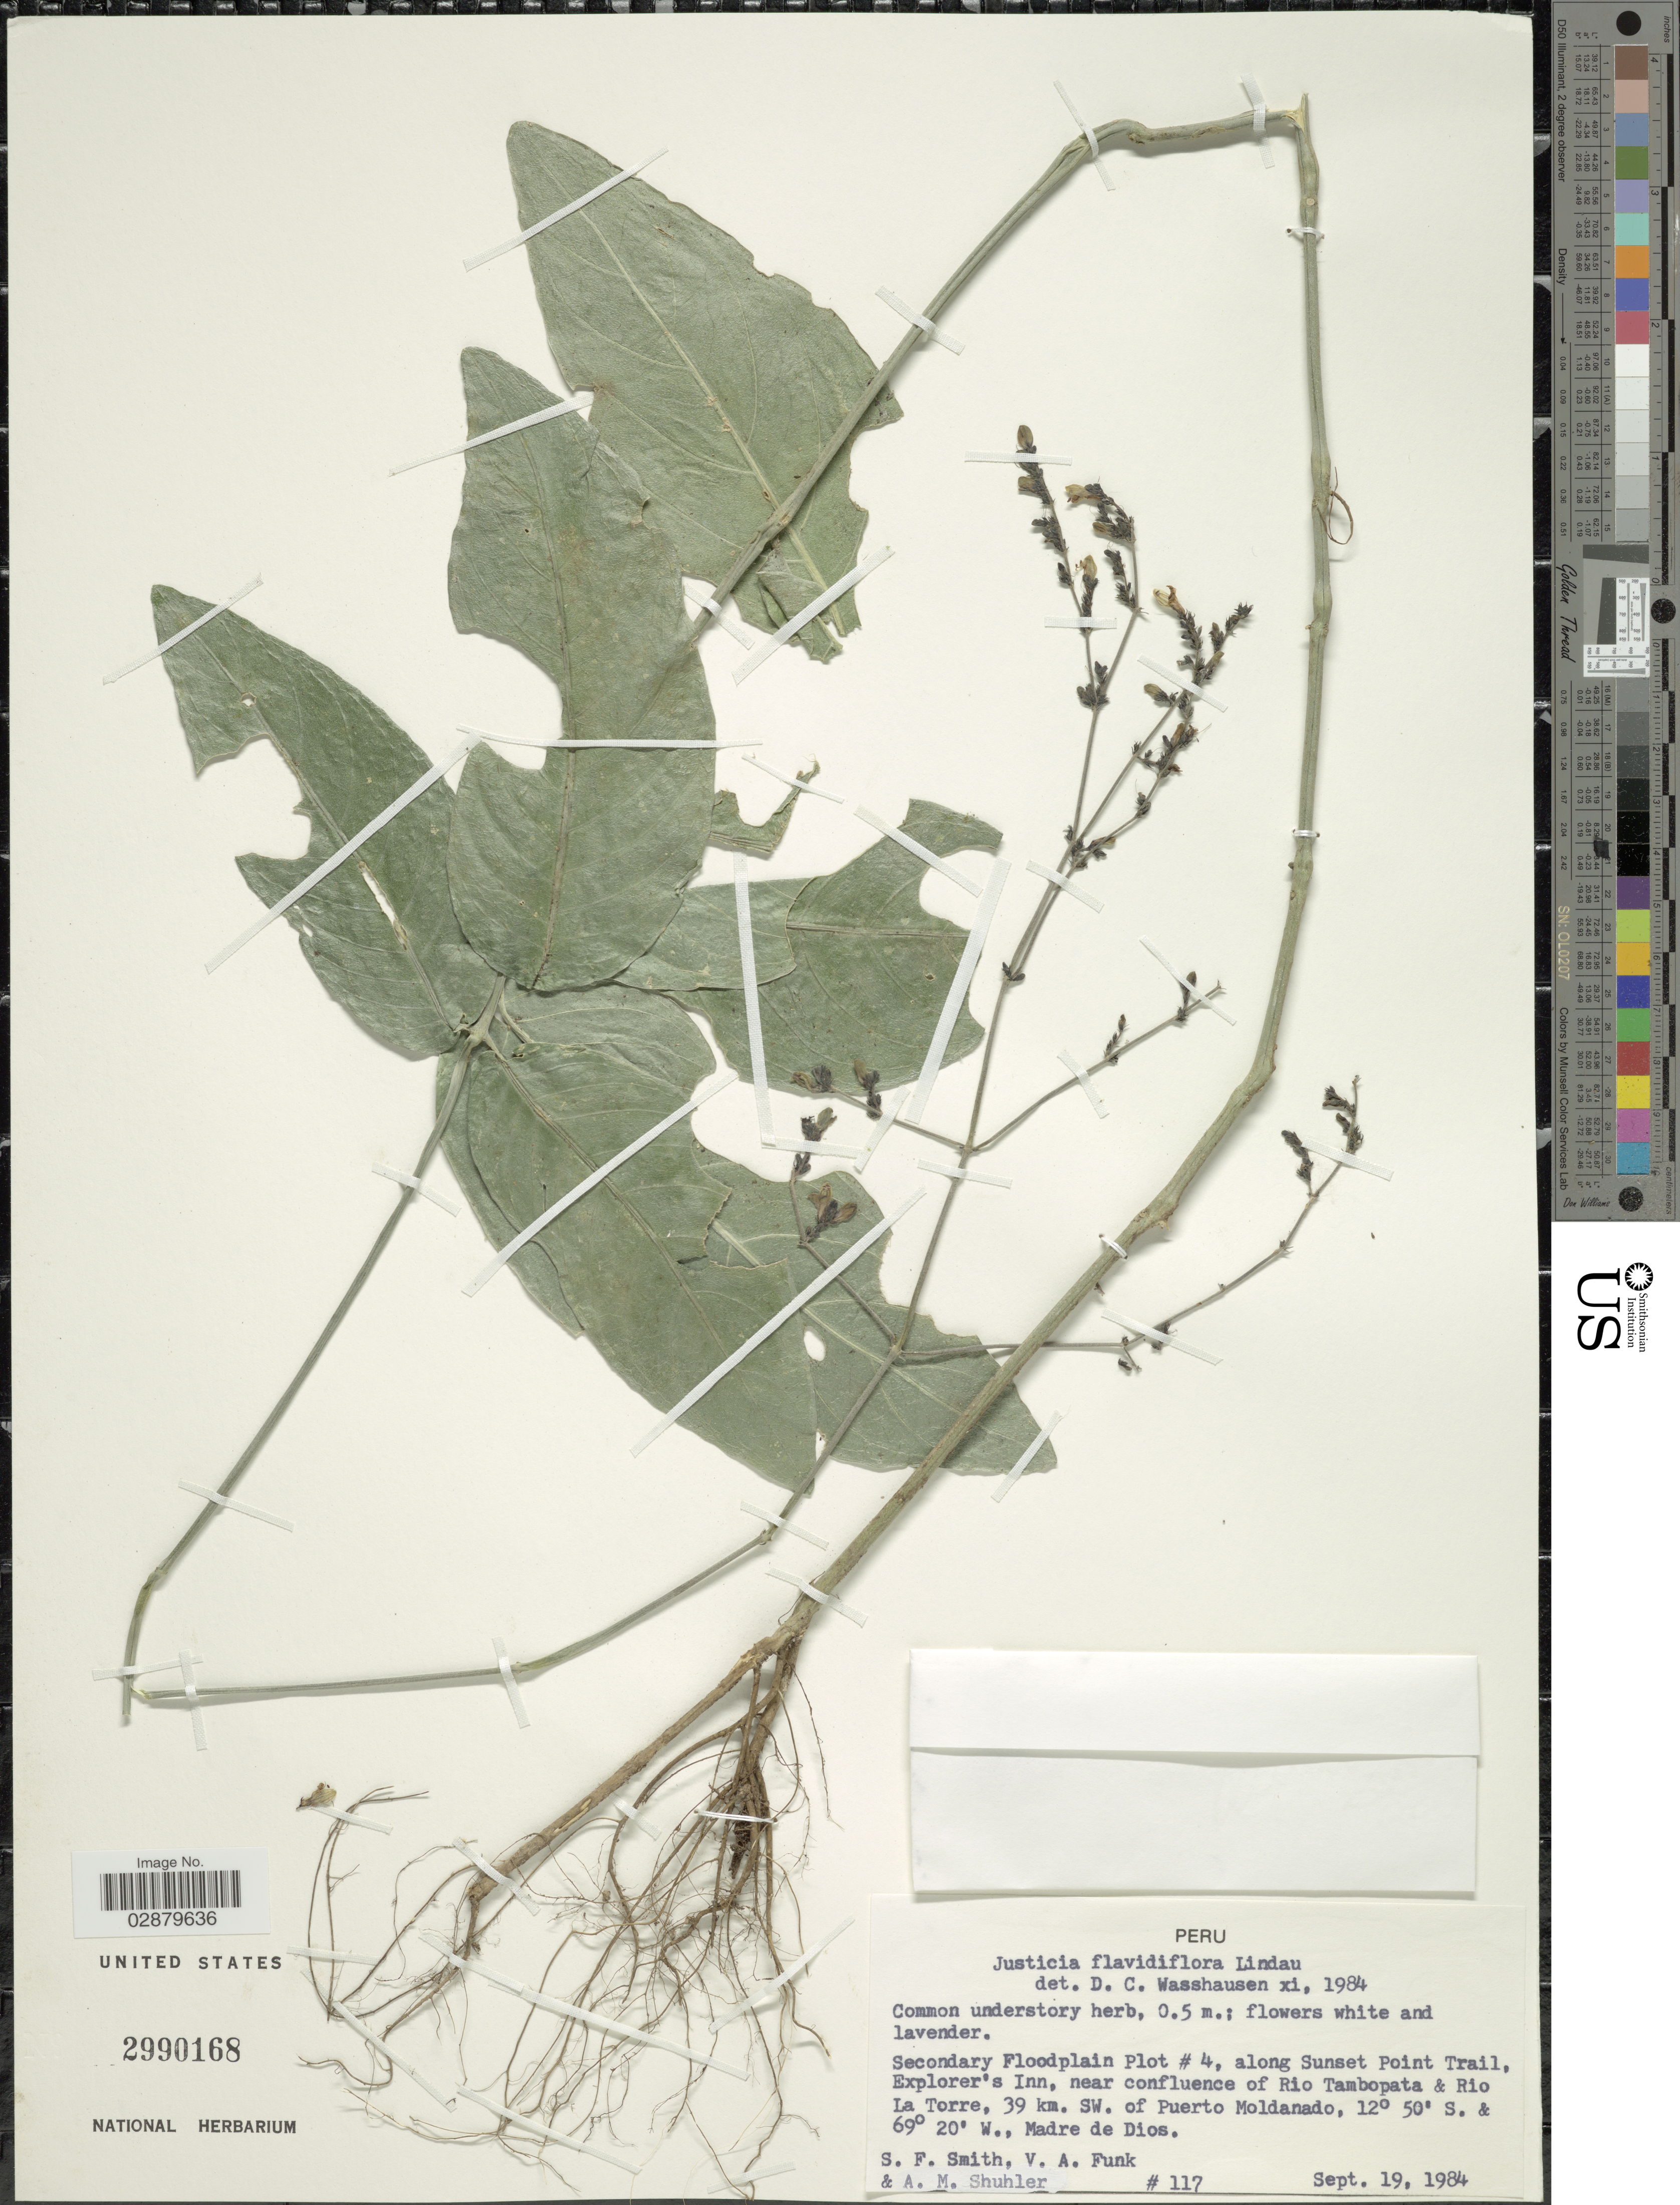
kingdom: Plantae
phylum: Tracheophyta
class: Magnoliopsida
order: Lamiales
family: Acanthaceae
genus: Justicia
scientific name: Justicia lineolata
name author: Ruiz & Pav.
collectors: S.F. Smith, V. Funk & A. Shuhler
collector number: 117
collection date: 1984-09-19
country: Peru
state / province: Madre de Dios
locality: Secondary Floodplain Plot # 4, along Sunset Point Trail, Explorer's Inn, near confluence of Rio Tambopata & Rio La Torre, 39 km. SW. of Puerto Moldanado.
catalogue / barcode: US 2990168